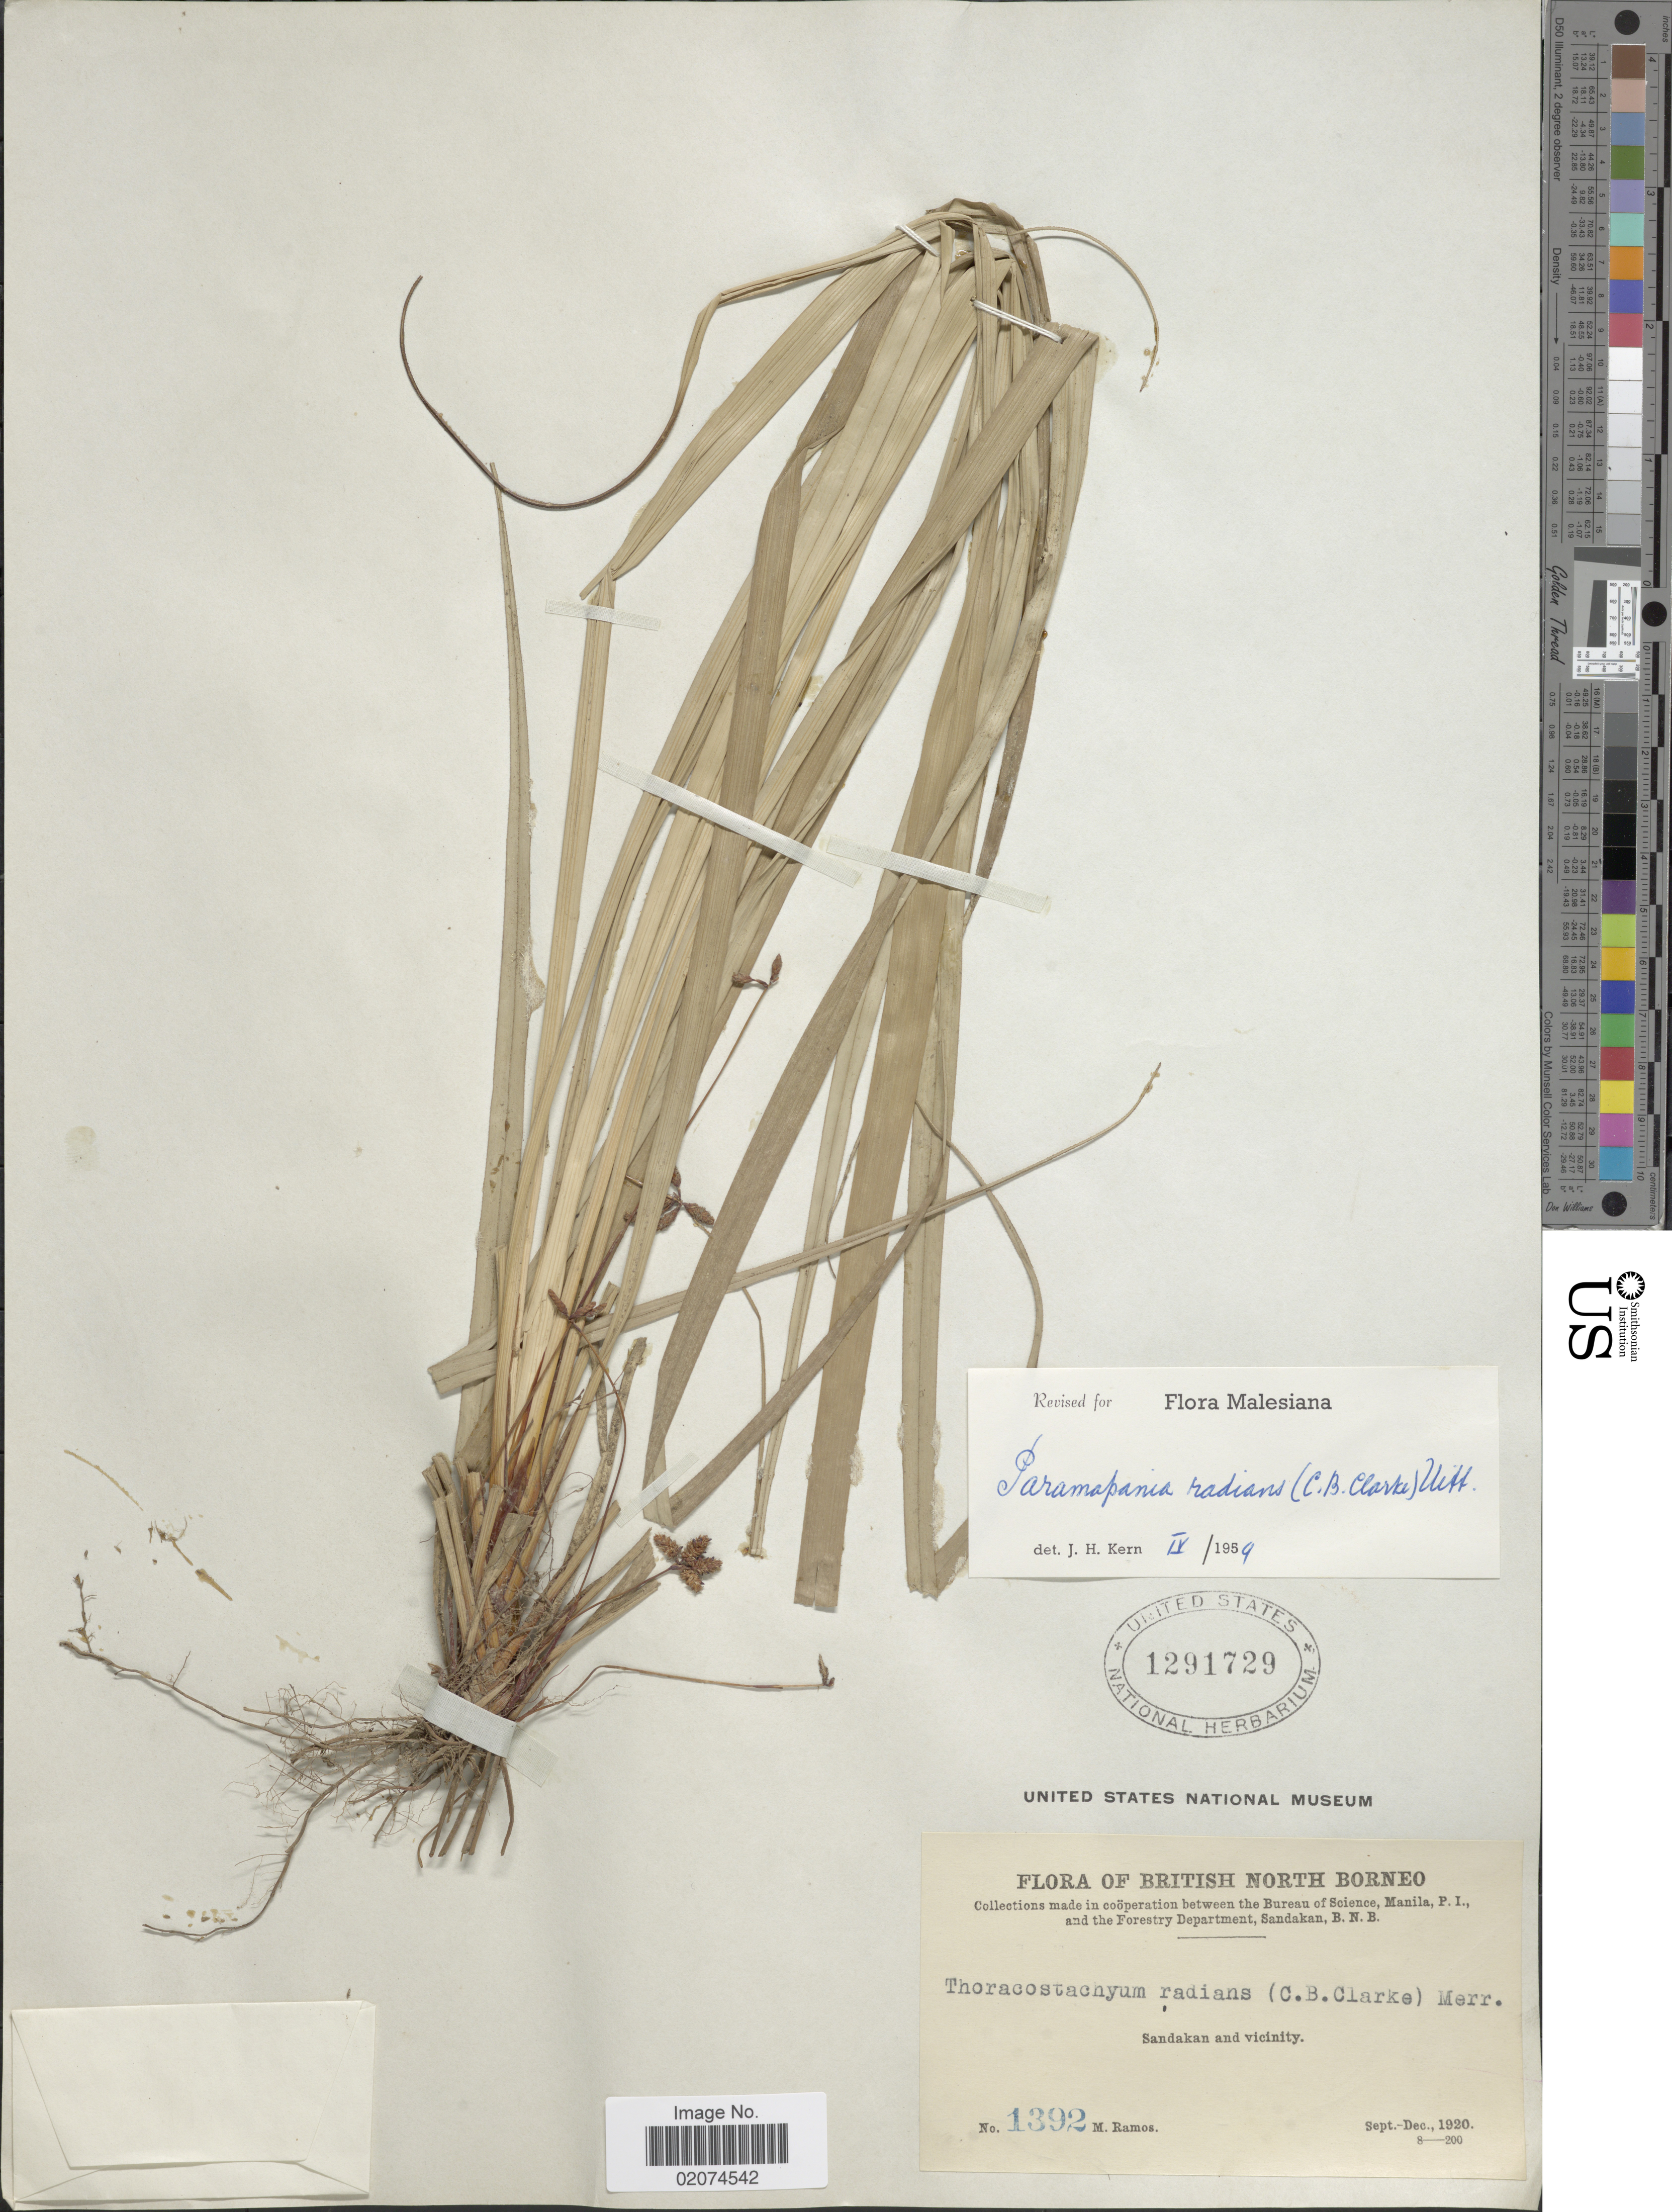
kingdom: Plantae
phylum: Tracheophyta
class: Liliopsida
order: Poales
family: Cyperaceae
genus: Paramapania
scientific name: Paramapania radians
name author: (C.B. Clarke) Uittien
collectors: M. Ramos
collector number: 1392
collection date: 1920-09/1920-12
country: Malaysia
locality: British North Borneo. Sandakan and vicinity.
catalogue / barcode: US 1291729